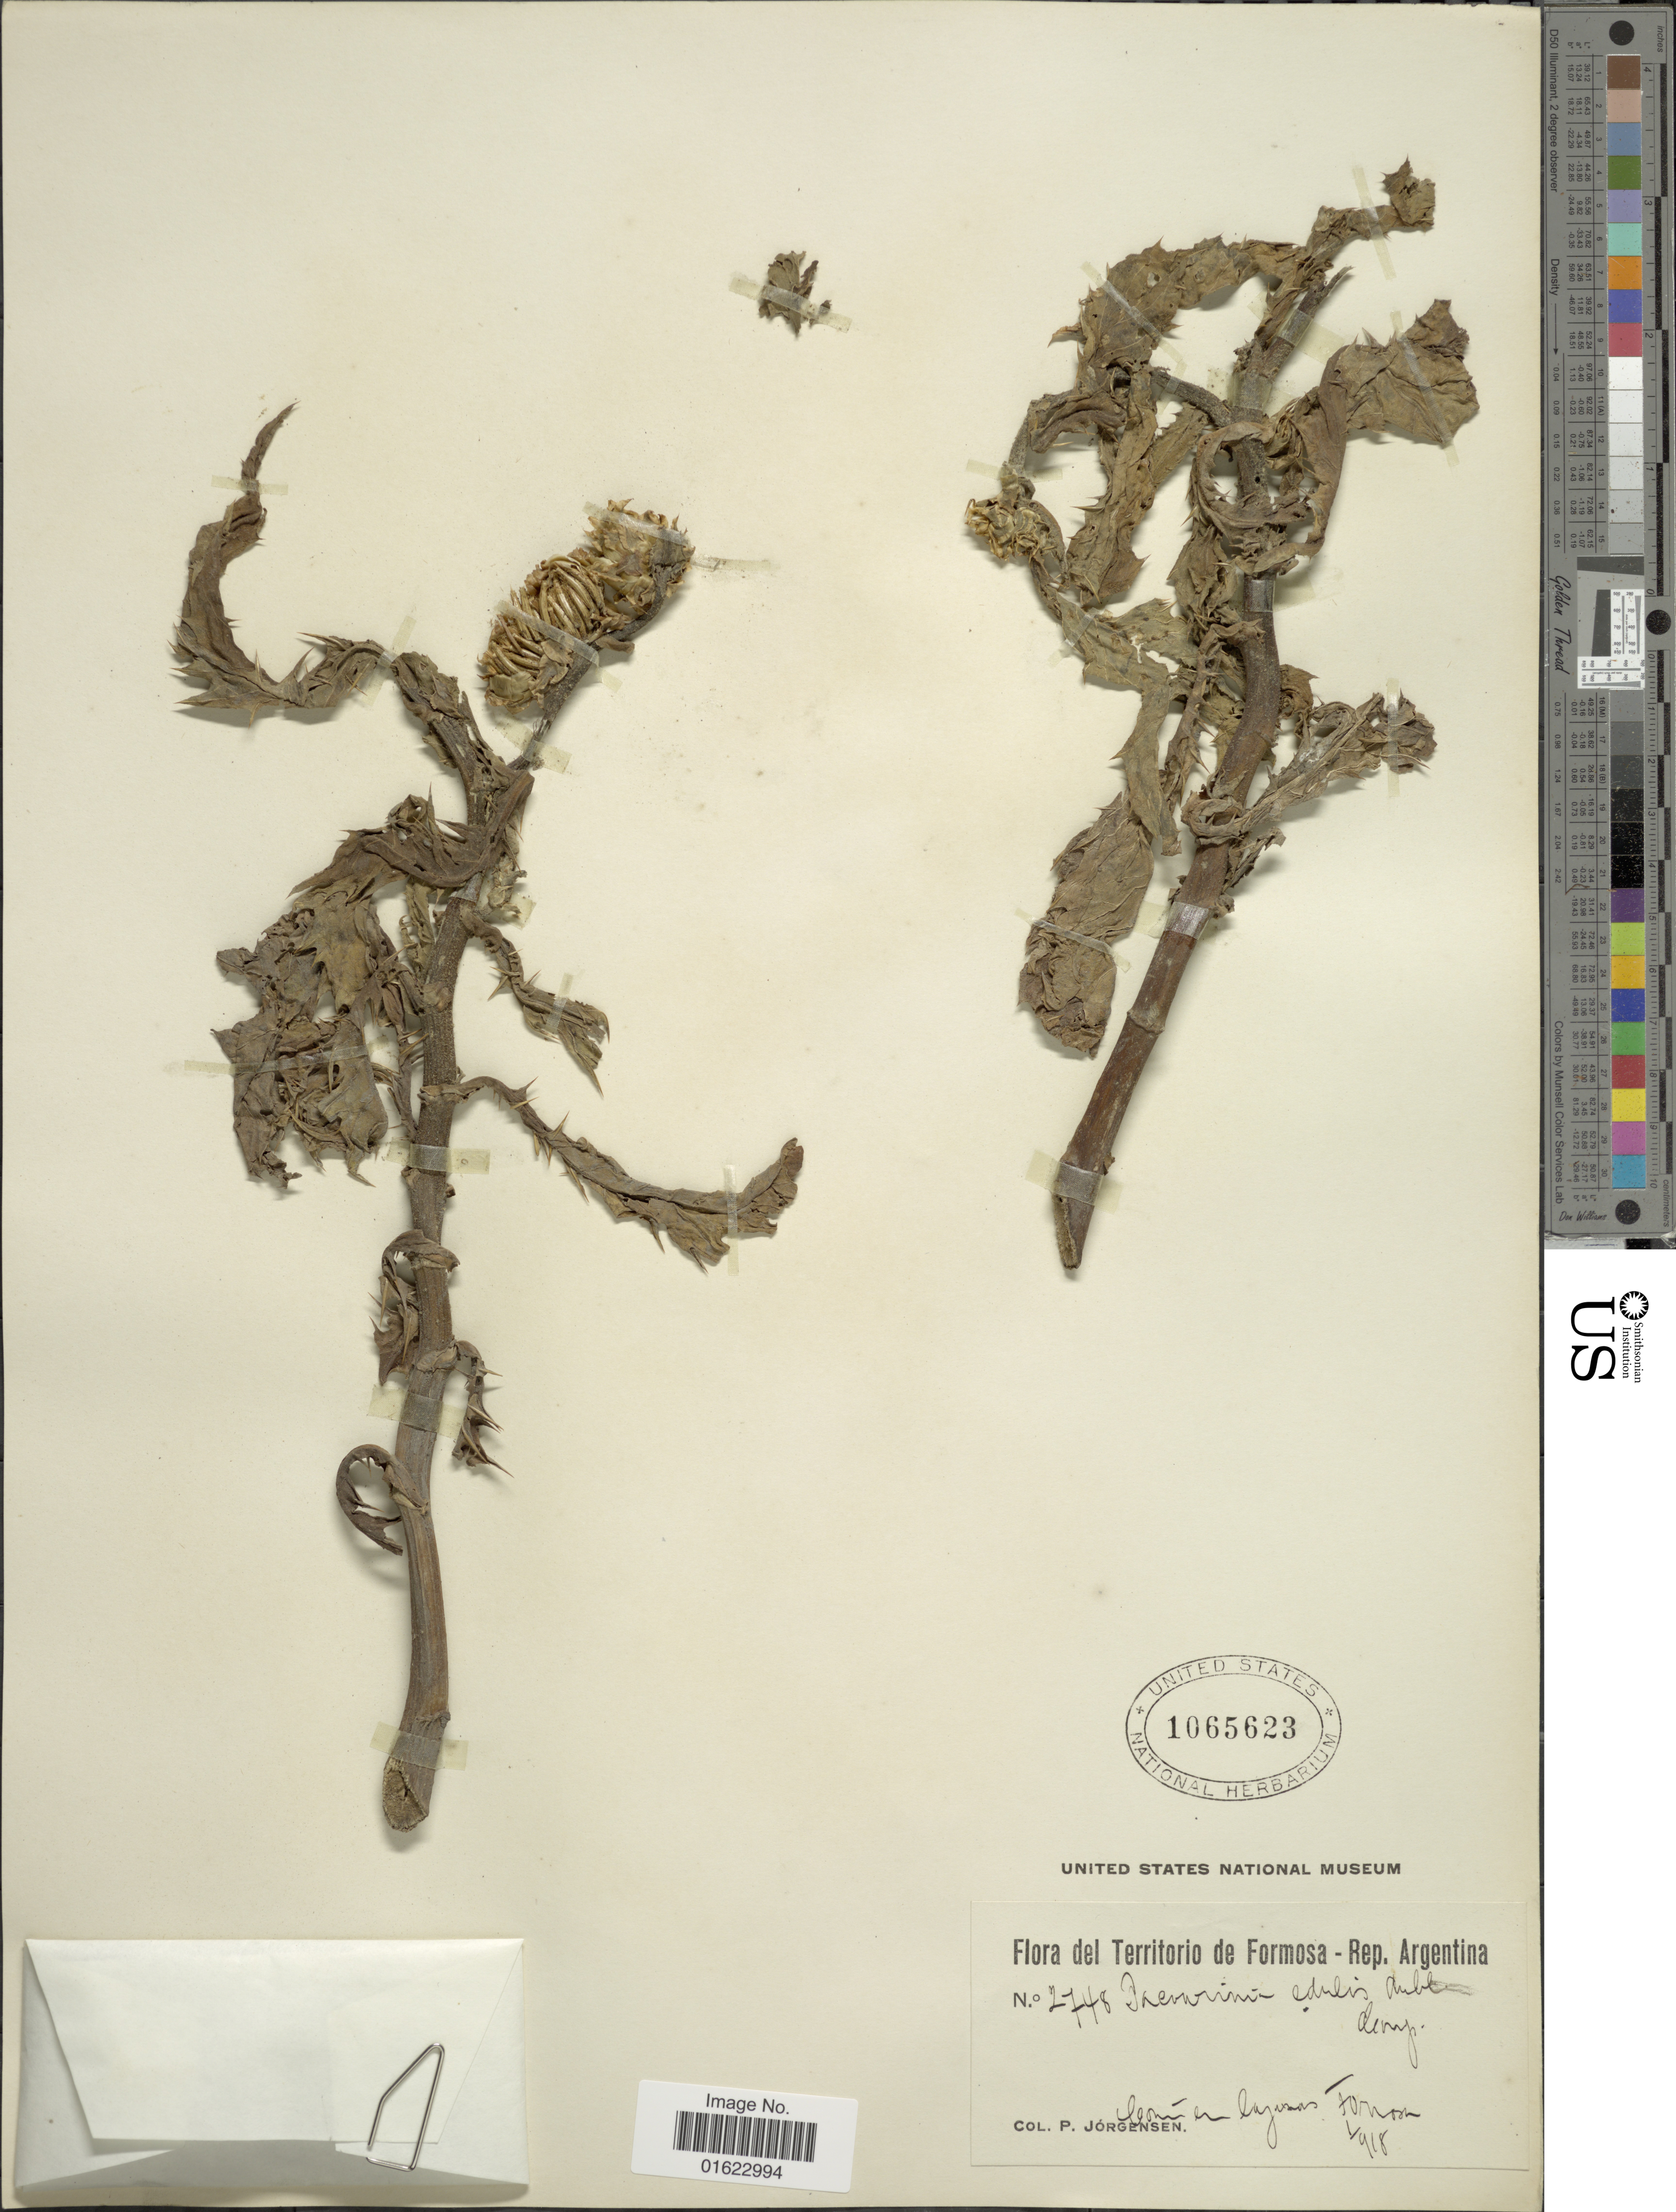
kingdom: Plantae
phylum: Tracheophyta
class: Magnoliopsida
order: Asterales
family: Asteraceae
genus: Pacourina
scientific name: Pacourina edulis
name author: Aubl.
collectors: P. Jörgensen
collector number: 27748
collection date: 1918-01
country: Argentina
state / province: Formosa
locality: Territorio de Formosa - Rep. Argentina. Común en lagunas Formosa.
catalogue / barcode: US 1065623